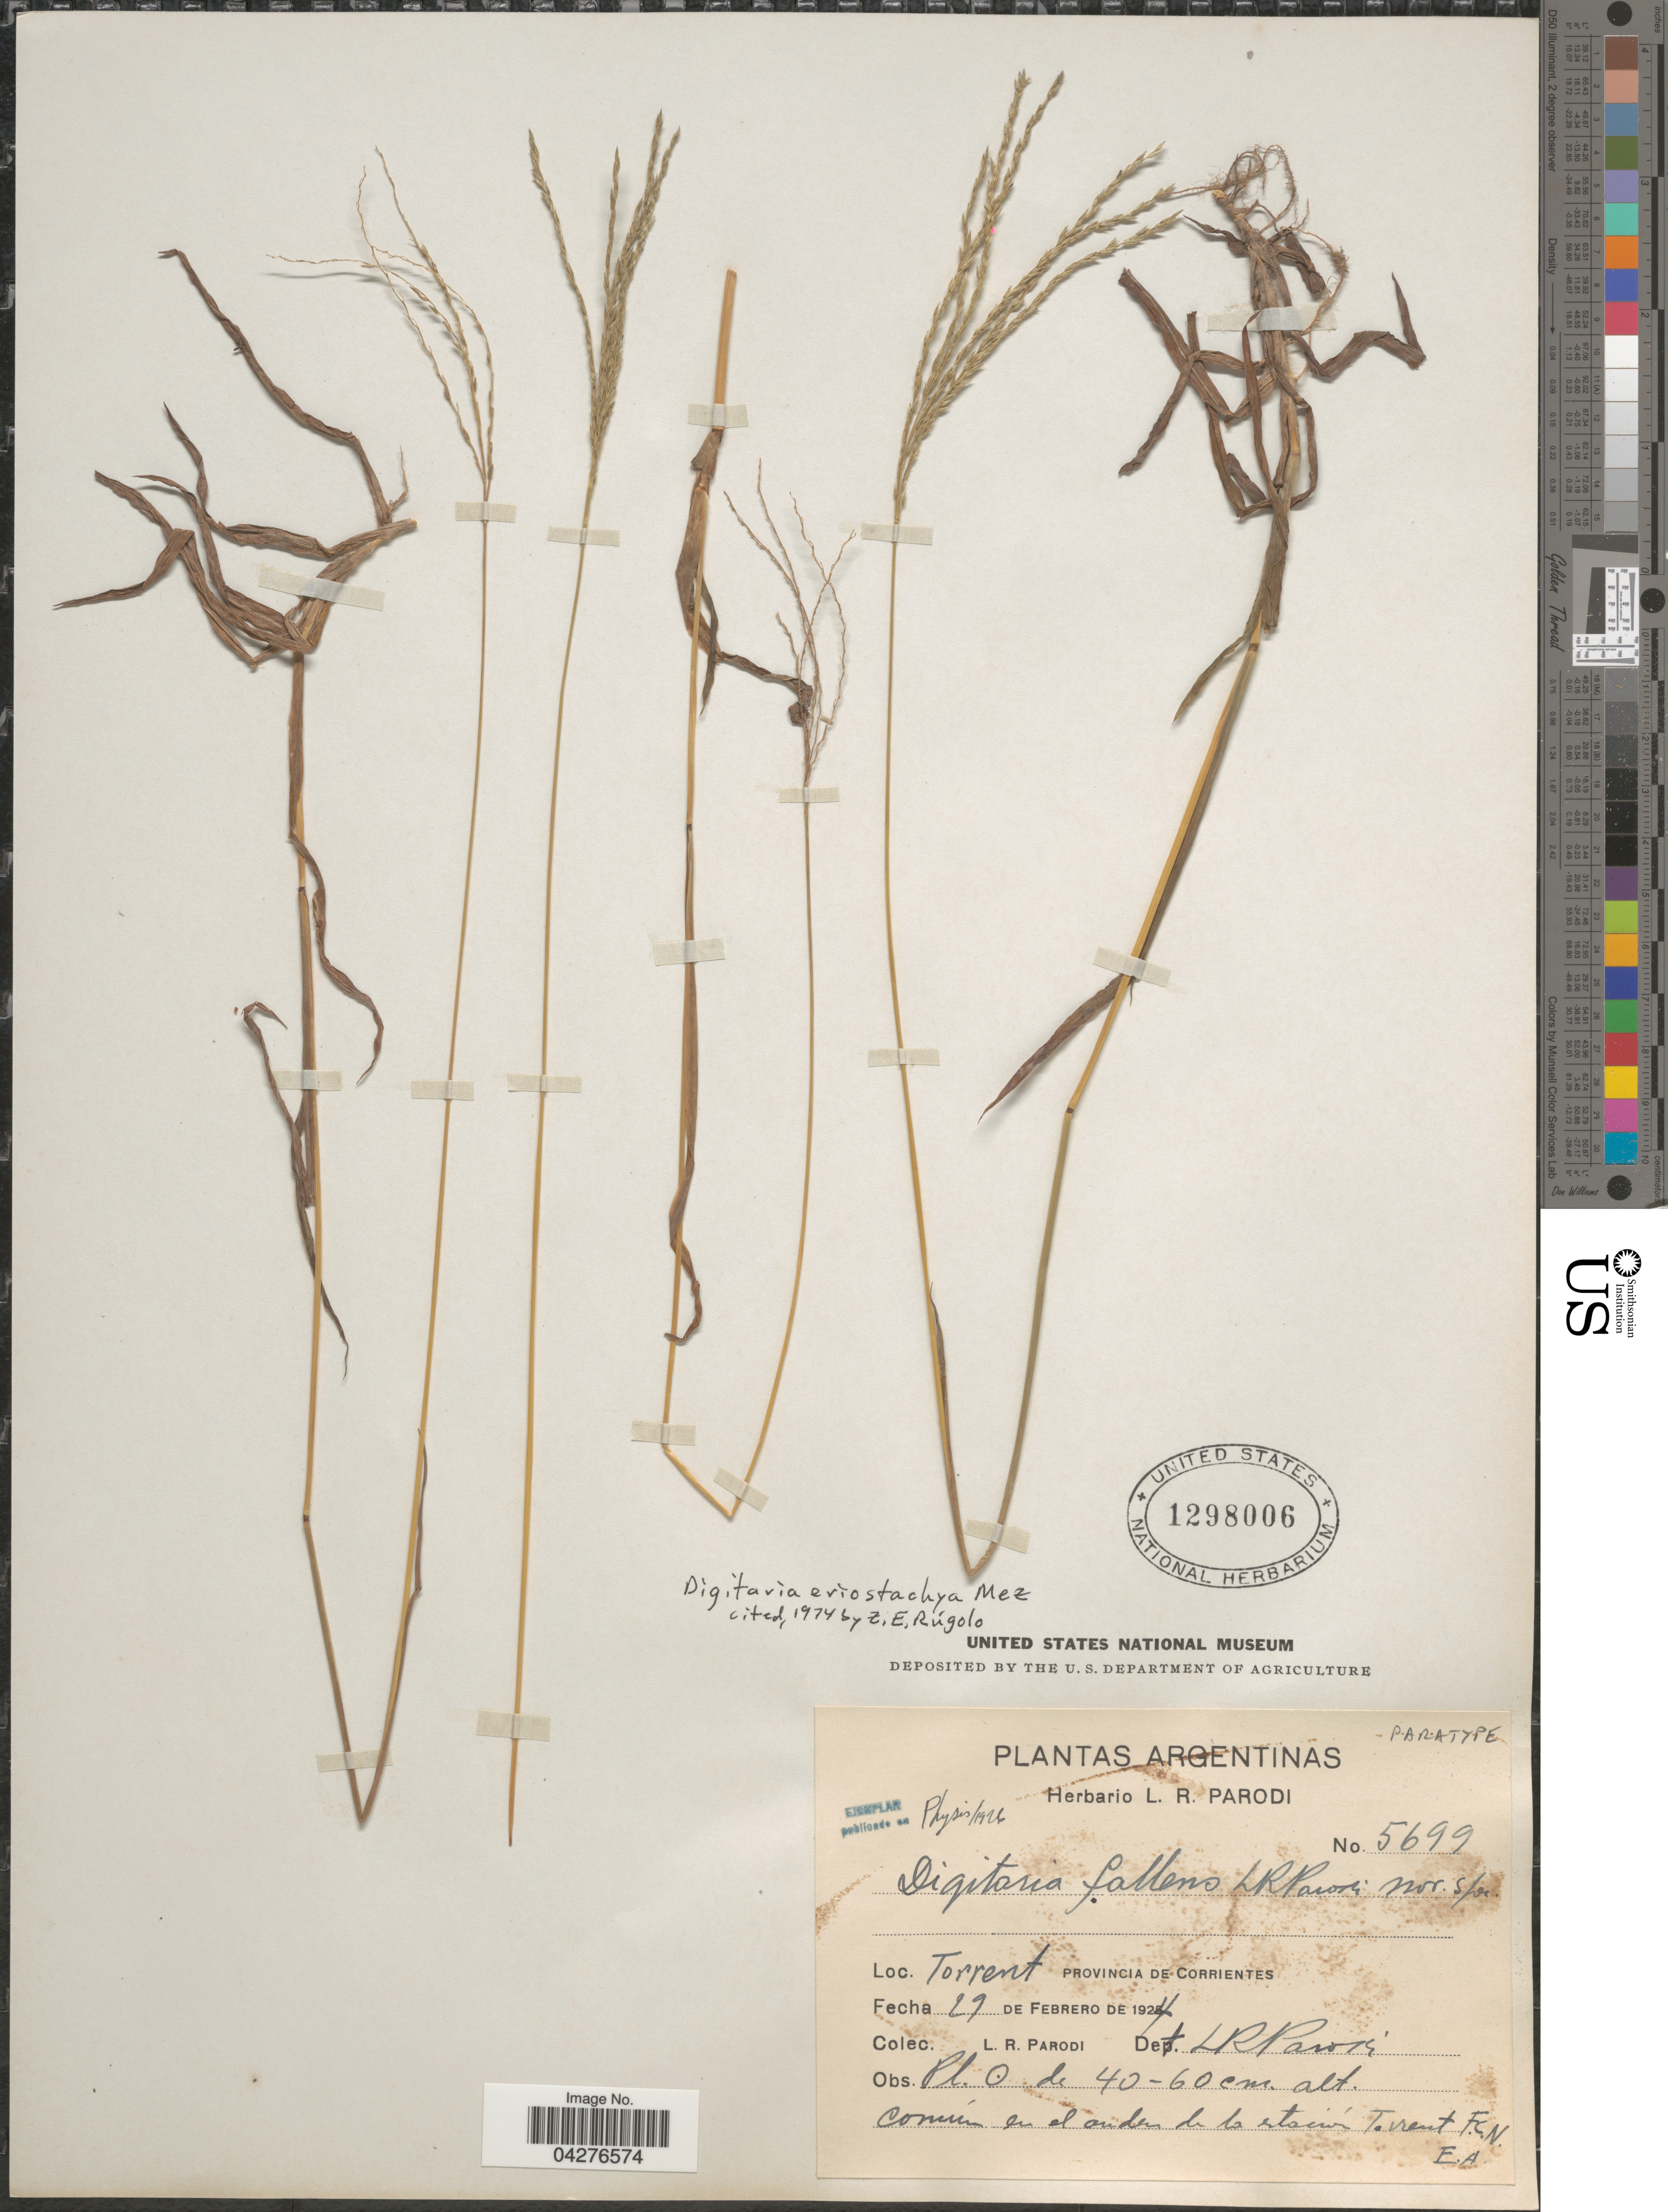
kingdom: Plantae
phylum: Tracheophyta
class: Liliopsida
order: Poales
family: Poaceae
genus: Digitaria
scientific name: Digitaria eriostachya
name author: Mez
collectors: L. R. Parodi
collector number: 5699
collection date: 1924-02-29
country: Argentina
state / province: Corrientes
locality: Torrent.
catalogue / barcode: US 1298006